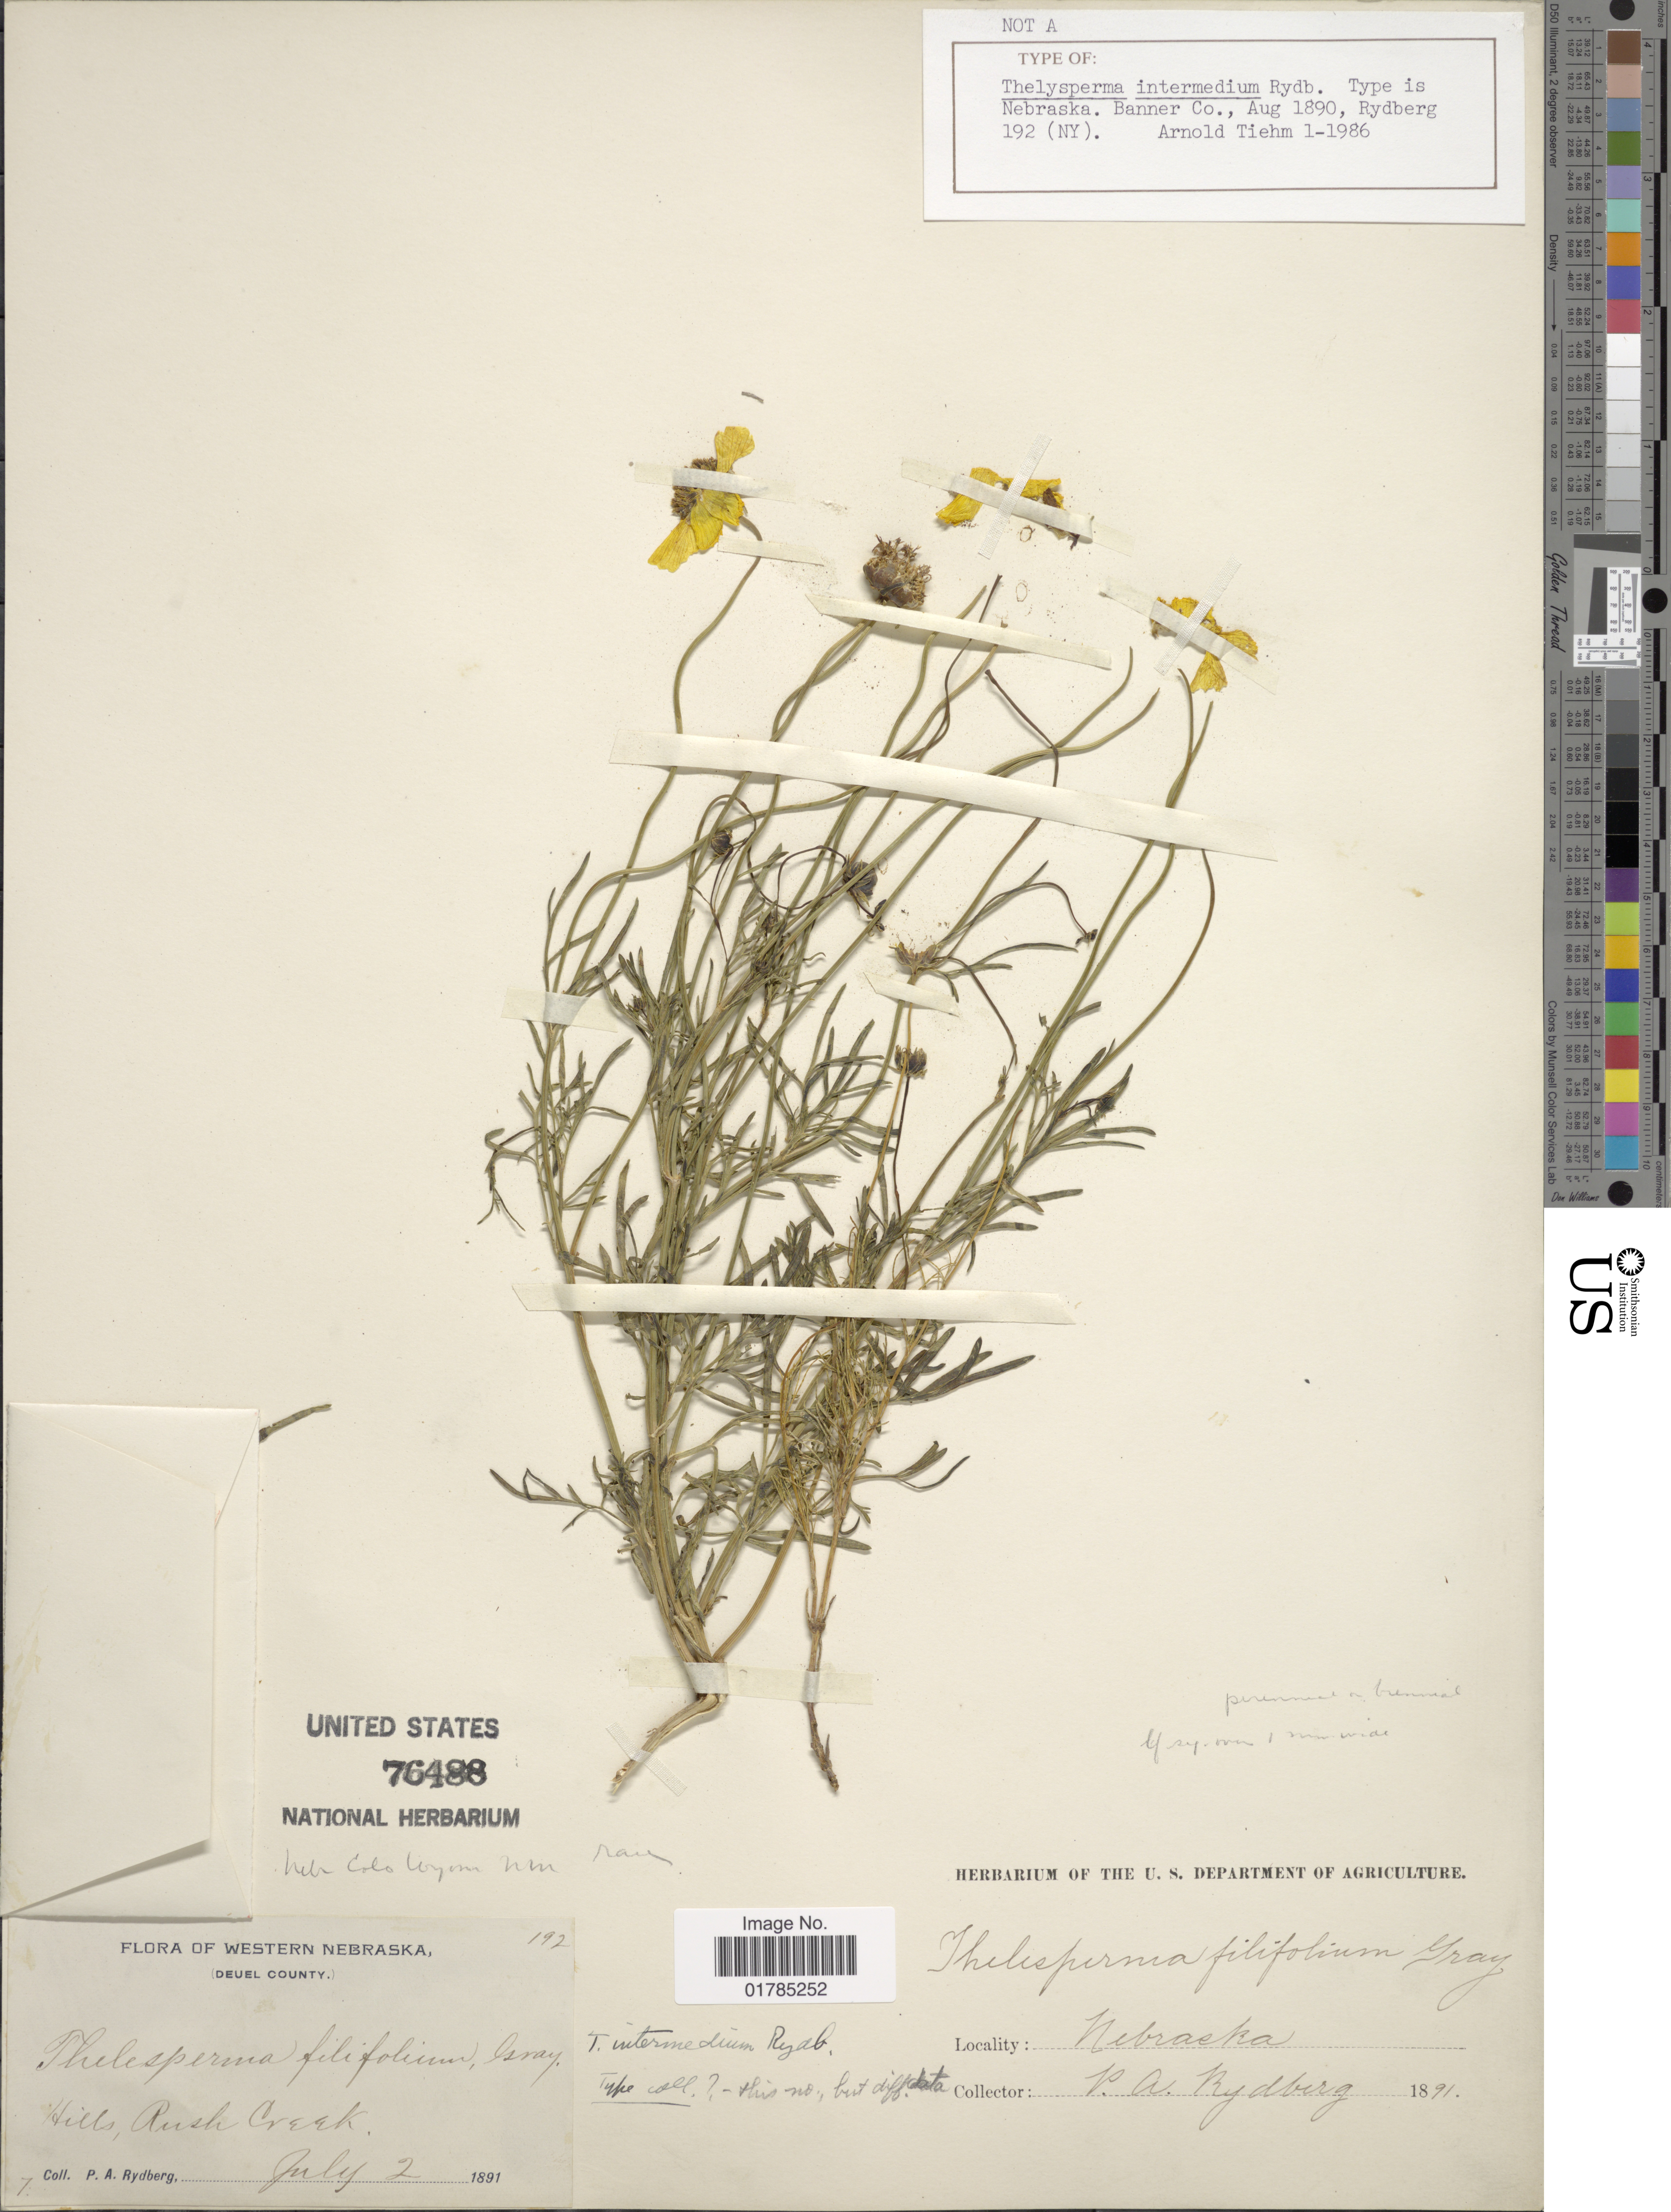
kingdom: Plantae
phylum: Tracheophyta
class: Magnoliopsida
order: Asterales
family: Asteraceae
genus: Thelesperma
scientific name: Thelesperma filifolium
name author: (Hook.) A. Gray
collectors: P. A. Rydberg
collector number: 192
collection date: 1891-07-02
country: United States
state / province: Nebraska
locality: Western Nebraska (Deuel County), Hills Rush Creek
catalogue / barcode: US 76488